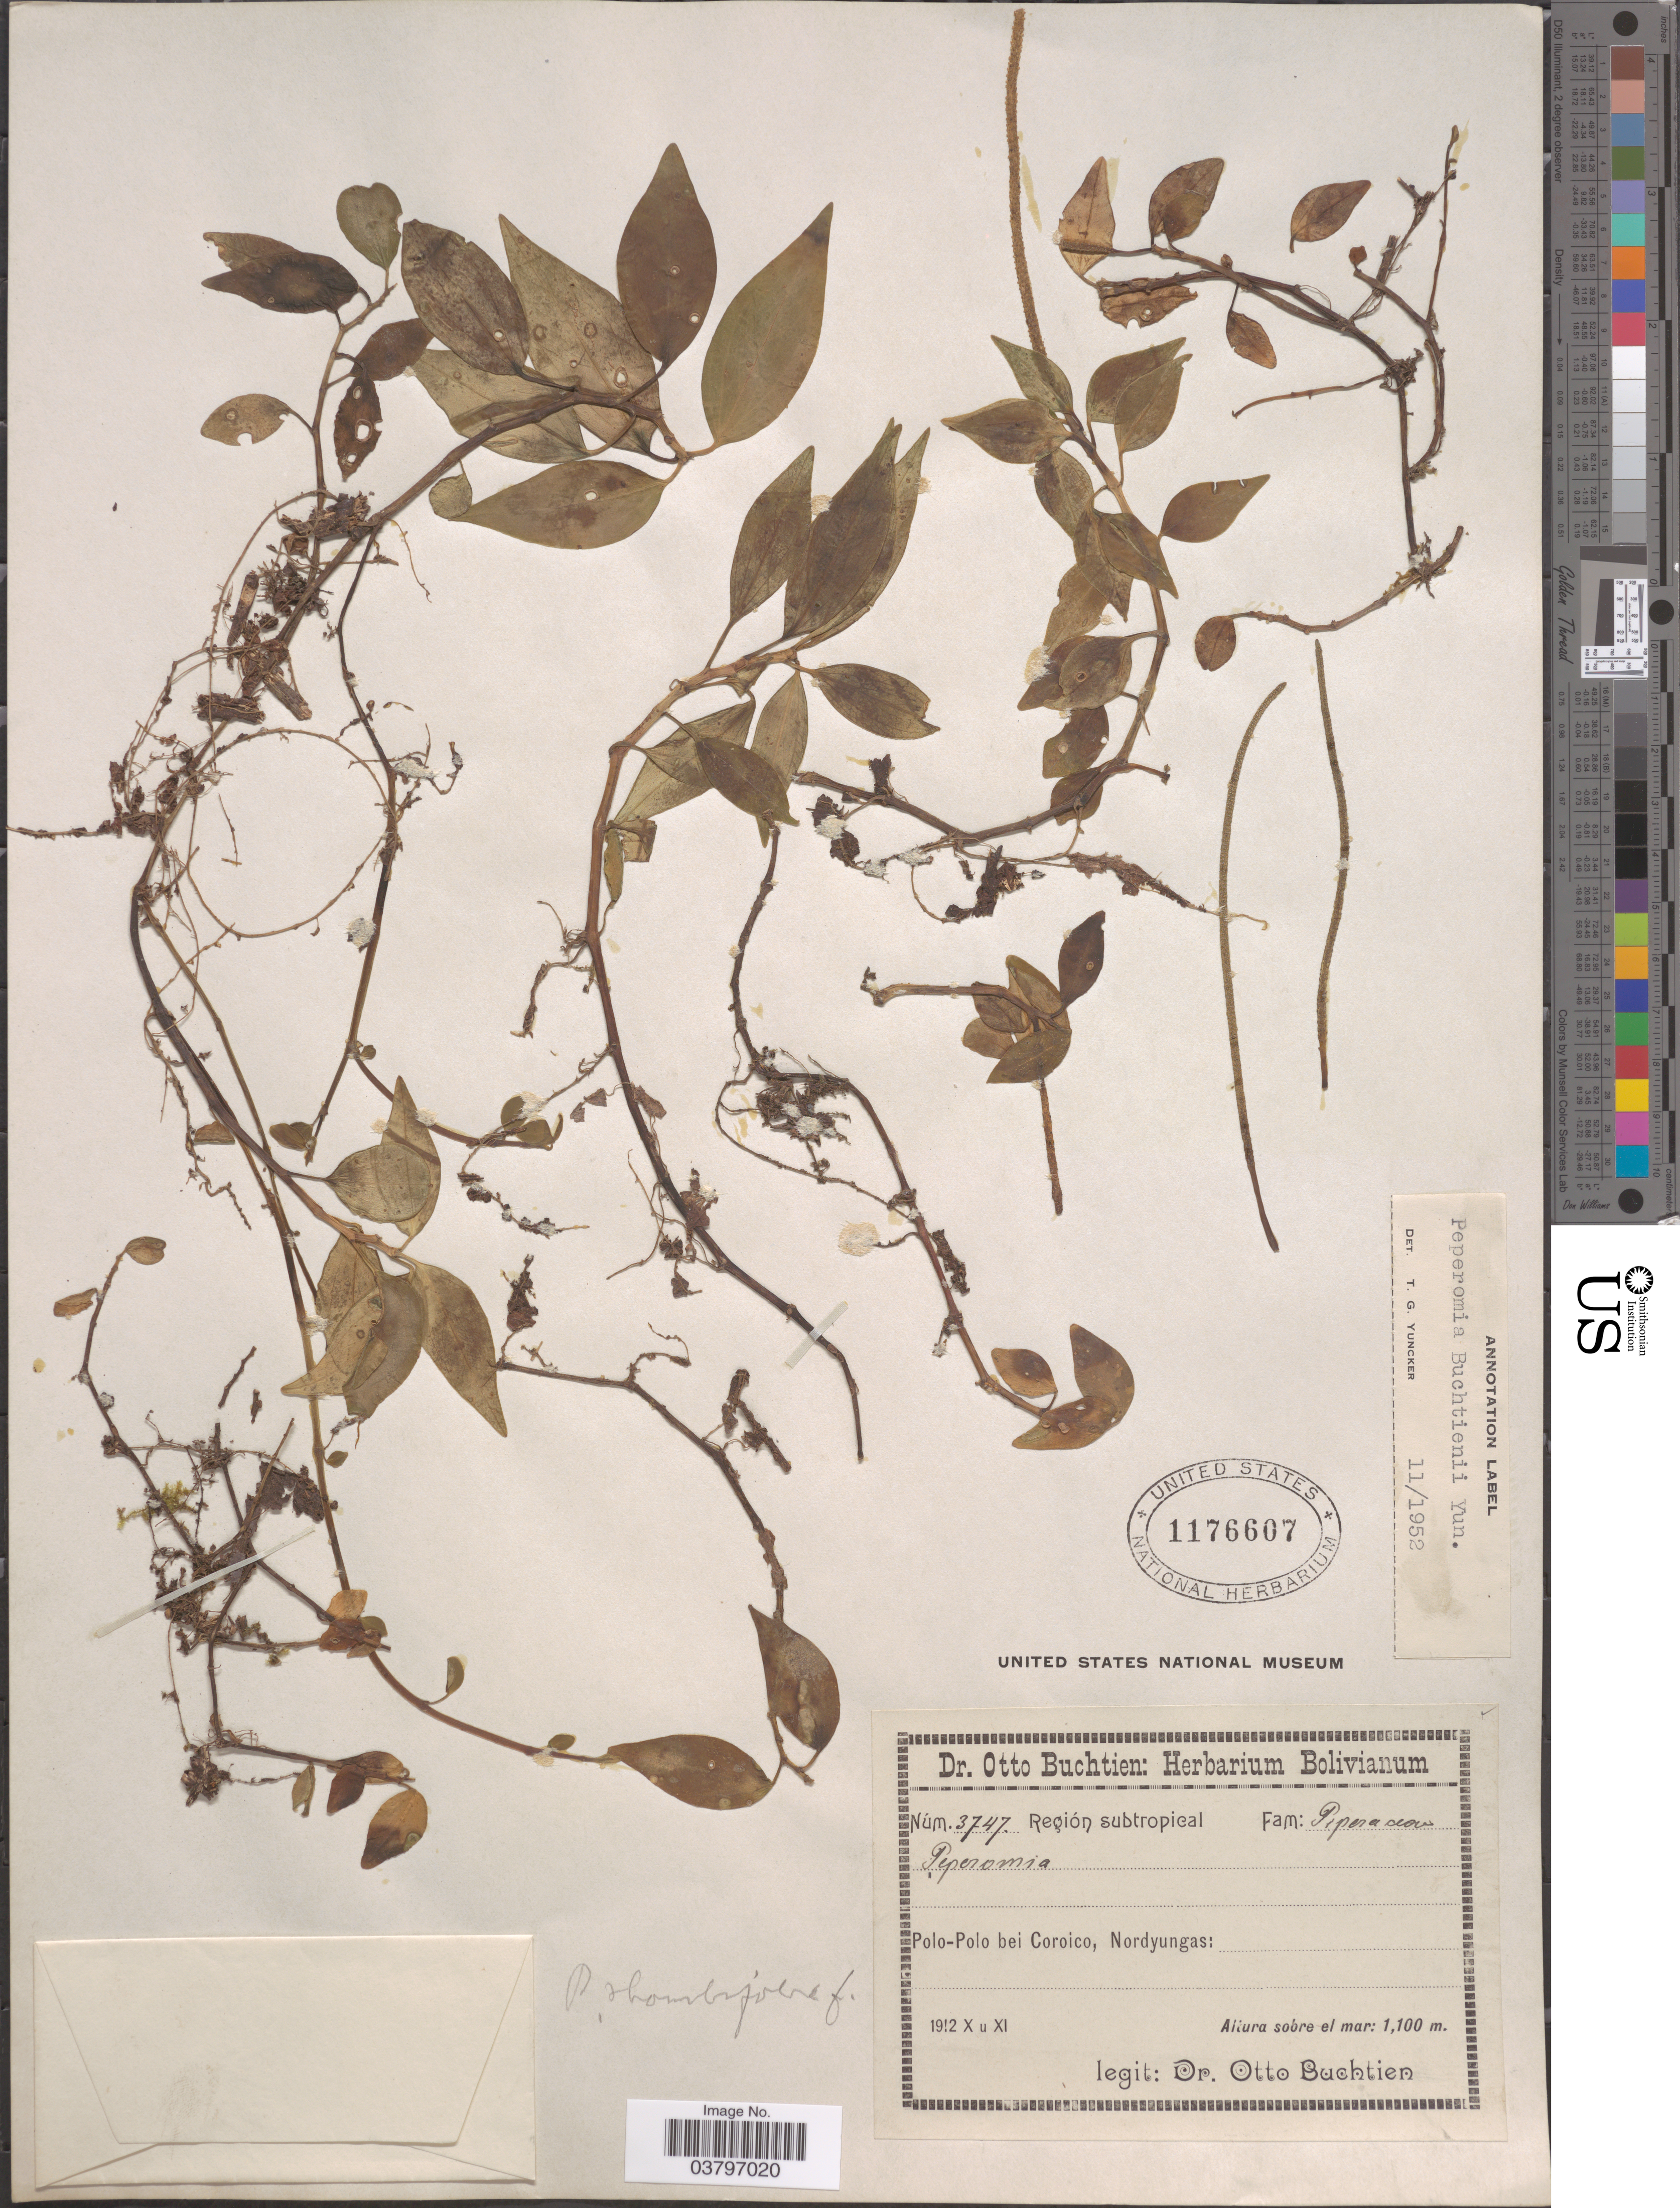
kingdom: Plantae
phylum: Tracheophyta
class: Magnoliopsida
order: Piperales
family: Piperaceae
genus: Peperomia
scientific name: Peperomia buchtienii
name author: Yunck.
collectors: O. Buchtien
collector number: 3747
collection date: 1912-10/1912-11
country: Bolivia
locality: Región subtropical. Polo-Polo bei Coroico, Nordyungas.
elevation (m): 1100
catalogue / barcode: US 1176607